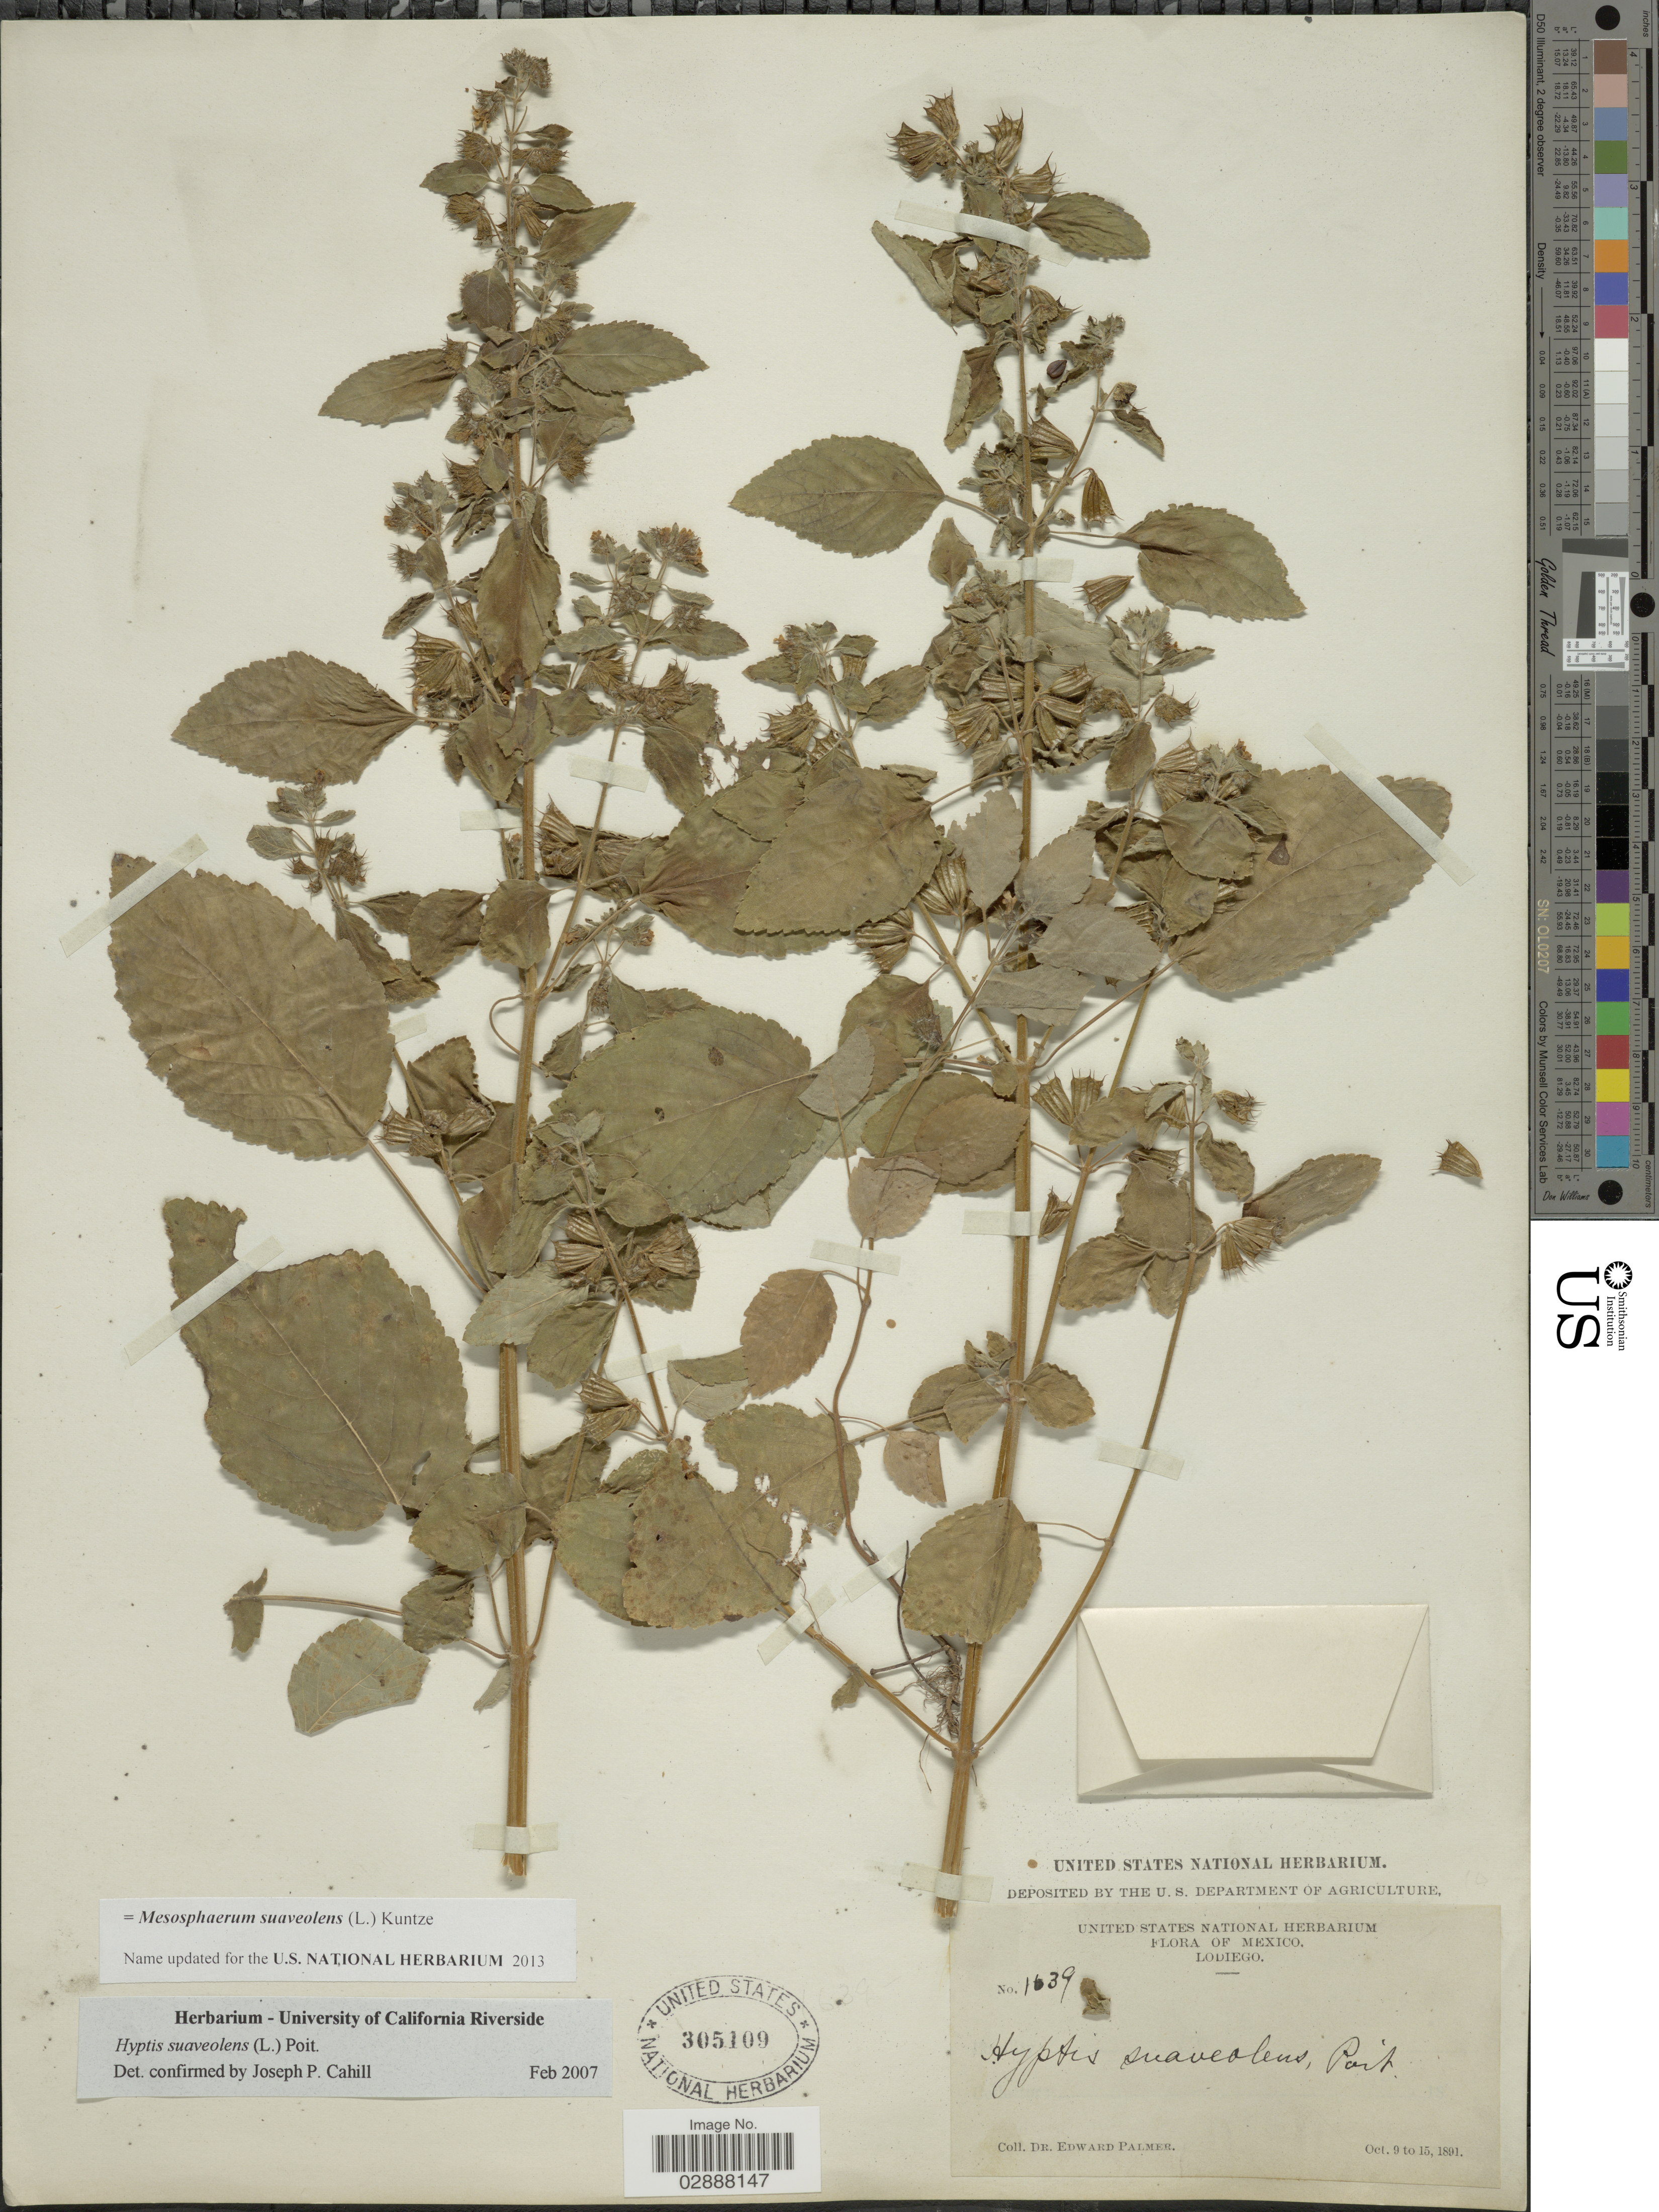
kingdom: Plantae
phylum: Tracheophyta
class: Magnoliopsida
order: Lamiales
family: Lamiaceae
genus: Mesosphaerum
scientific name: Mesosphaerum suaveolens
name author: (L.) Kuntze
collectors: E. Palmer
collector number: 139*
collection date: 1891-10-09/1891-10-15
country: Mexico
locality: Lodiego.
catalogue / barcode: US 305109